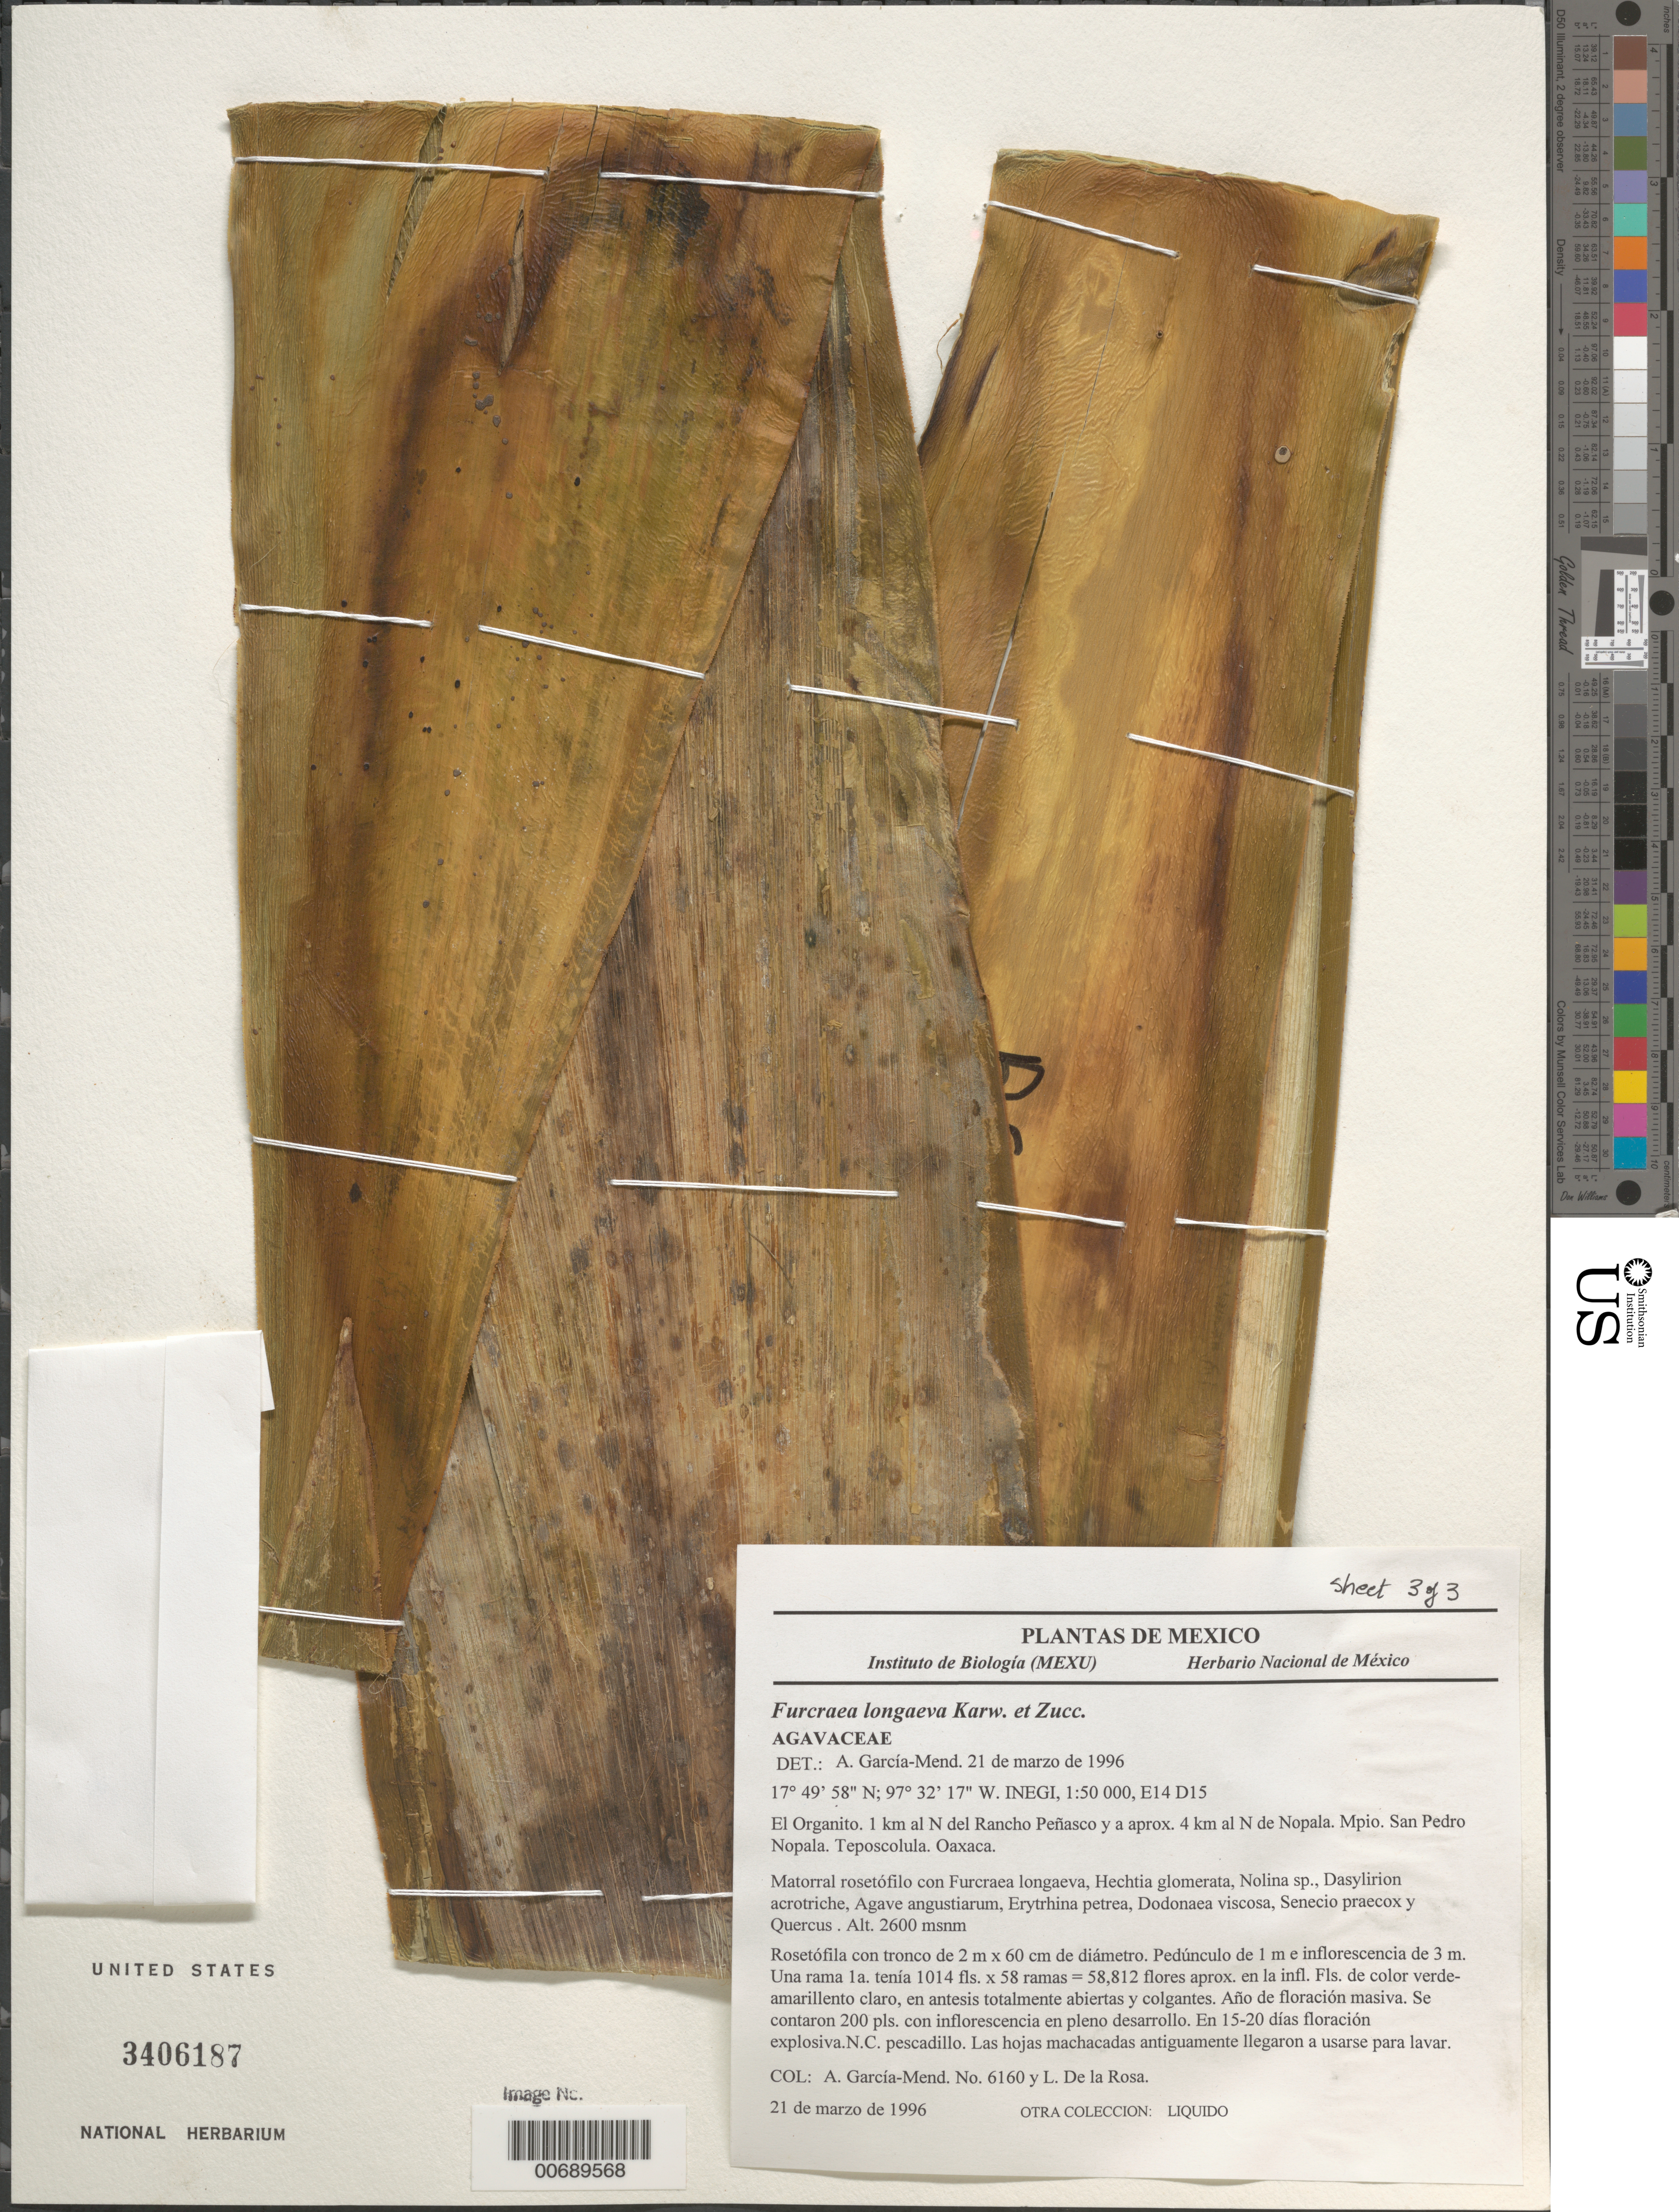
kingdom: Plantae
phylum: Tracheophyta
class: Liliopsida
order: Asparagales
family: Asparagaceae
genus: Furcraea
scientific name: Furcraea longaeva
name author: Karw. & Zucc.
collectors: A. García-Mendoza & L. de la Rosa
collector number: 6160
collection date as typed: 21 Mar 1996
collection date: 1996-03-21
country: Mexico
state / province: Oaxaca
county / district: Teposcolula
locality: N del Rancho Penasco and N de Nopala, San Pedro Nopala.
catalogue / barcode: US 3406187